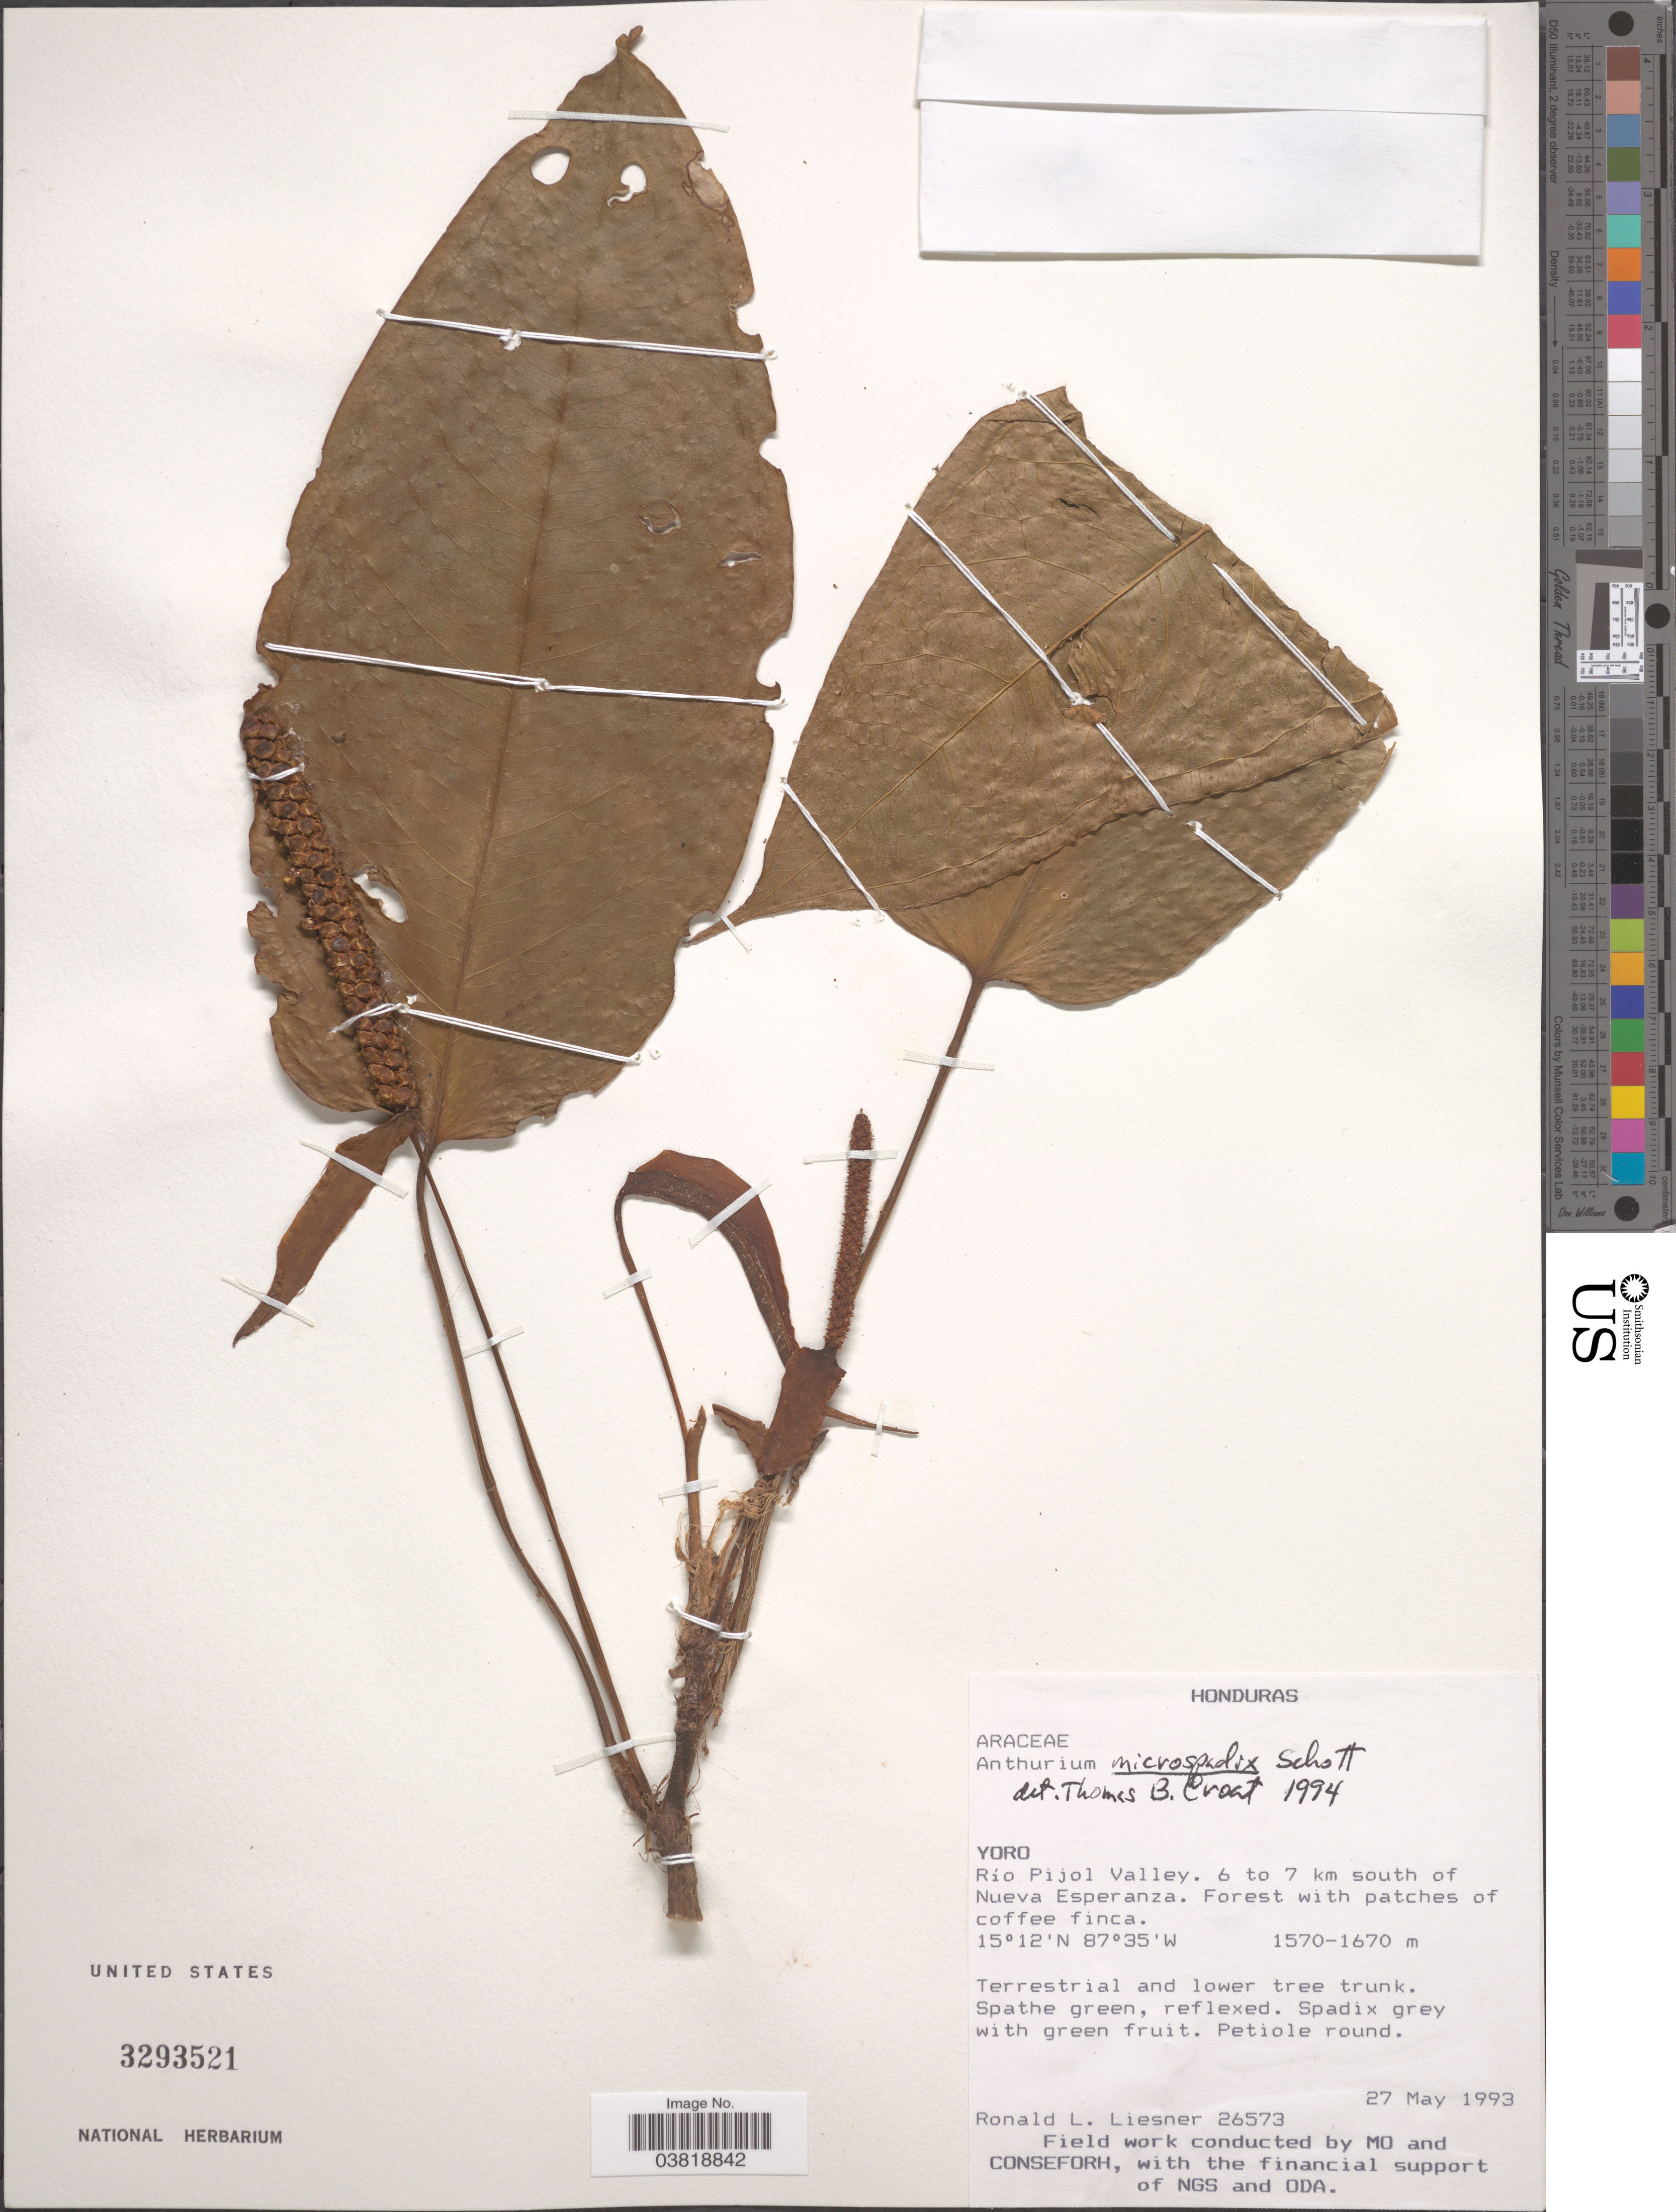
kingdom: Plantae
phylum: Tracheophyta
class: Liliopsida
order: Alismatales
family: Araceae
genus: Anthurium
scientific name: Anthurium microspadix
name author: Schott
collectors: R. L. Liesner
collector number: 26573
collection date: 1993-05-27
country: Honduras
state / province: Yoro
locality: Río Pijol Valley. 6 to 7 km south of Nueva Esperanza.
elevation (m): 1570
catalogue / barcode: US 3293521